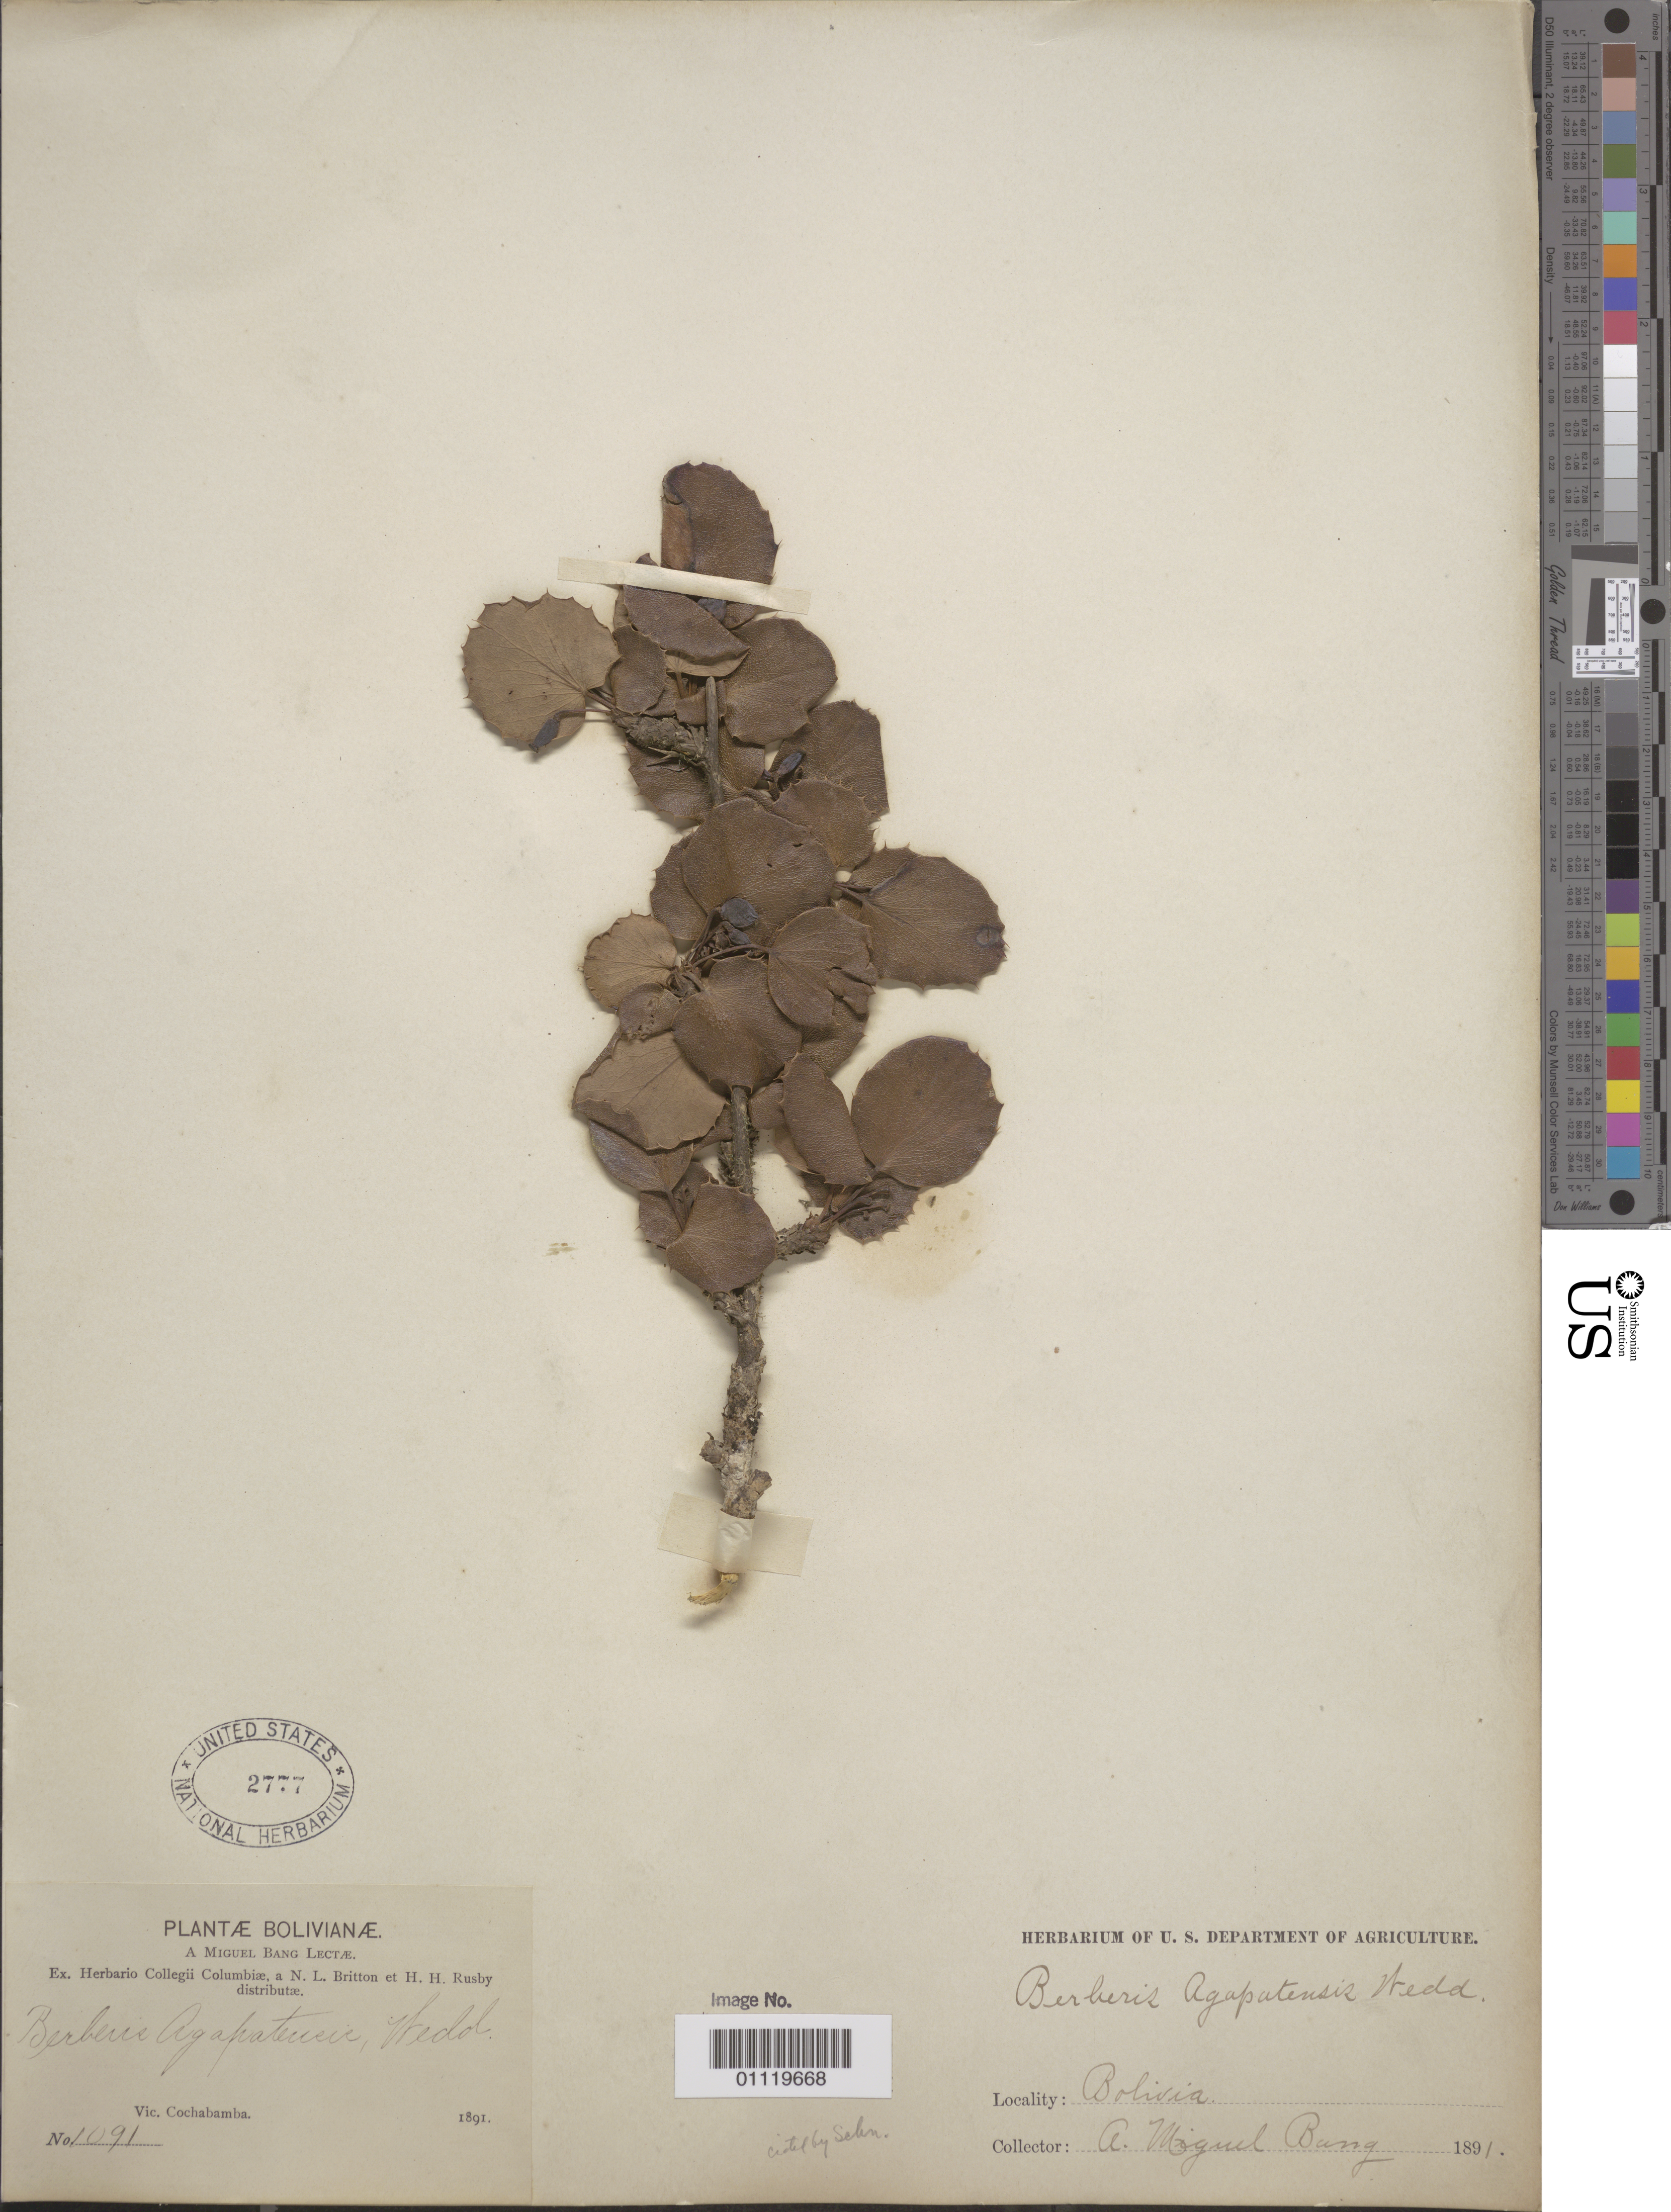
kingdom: Plantae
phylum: Tracheophyta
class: Magnoliopsida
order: Ranunculales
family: Berberidaceae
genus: Berberis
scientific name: Berberis agapatensis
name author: Lech.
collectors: M. Bang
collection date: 1891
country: Bolivia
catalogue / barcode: US 2777